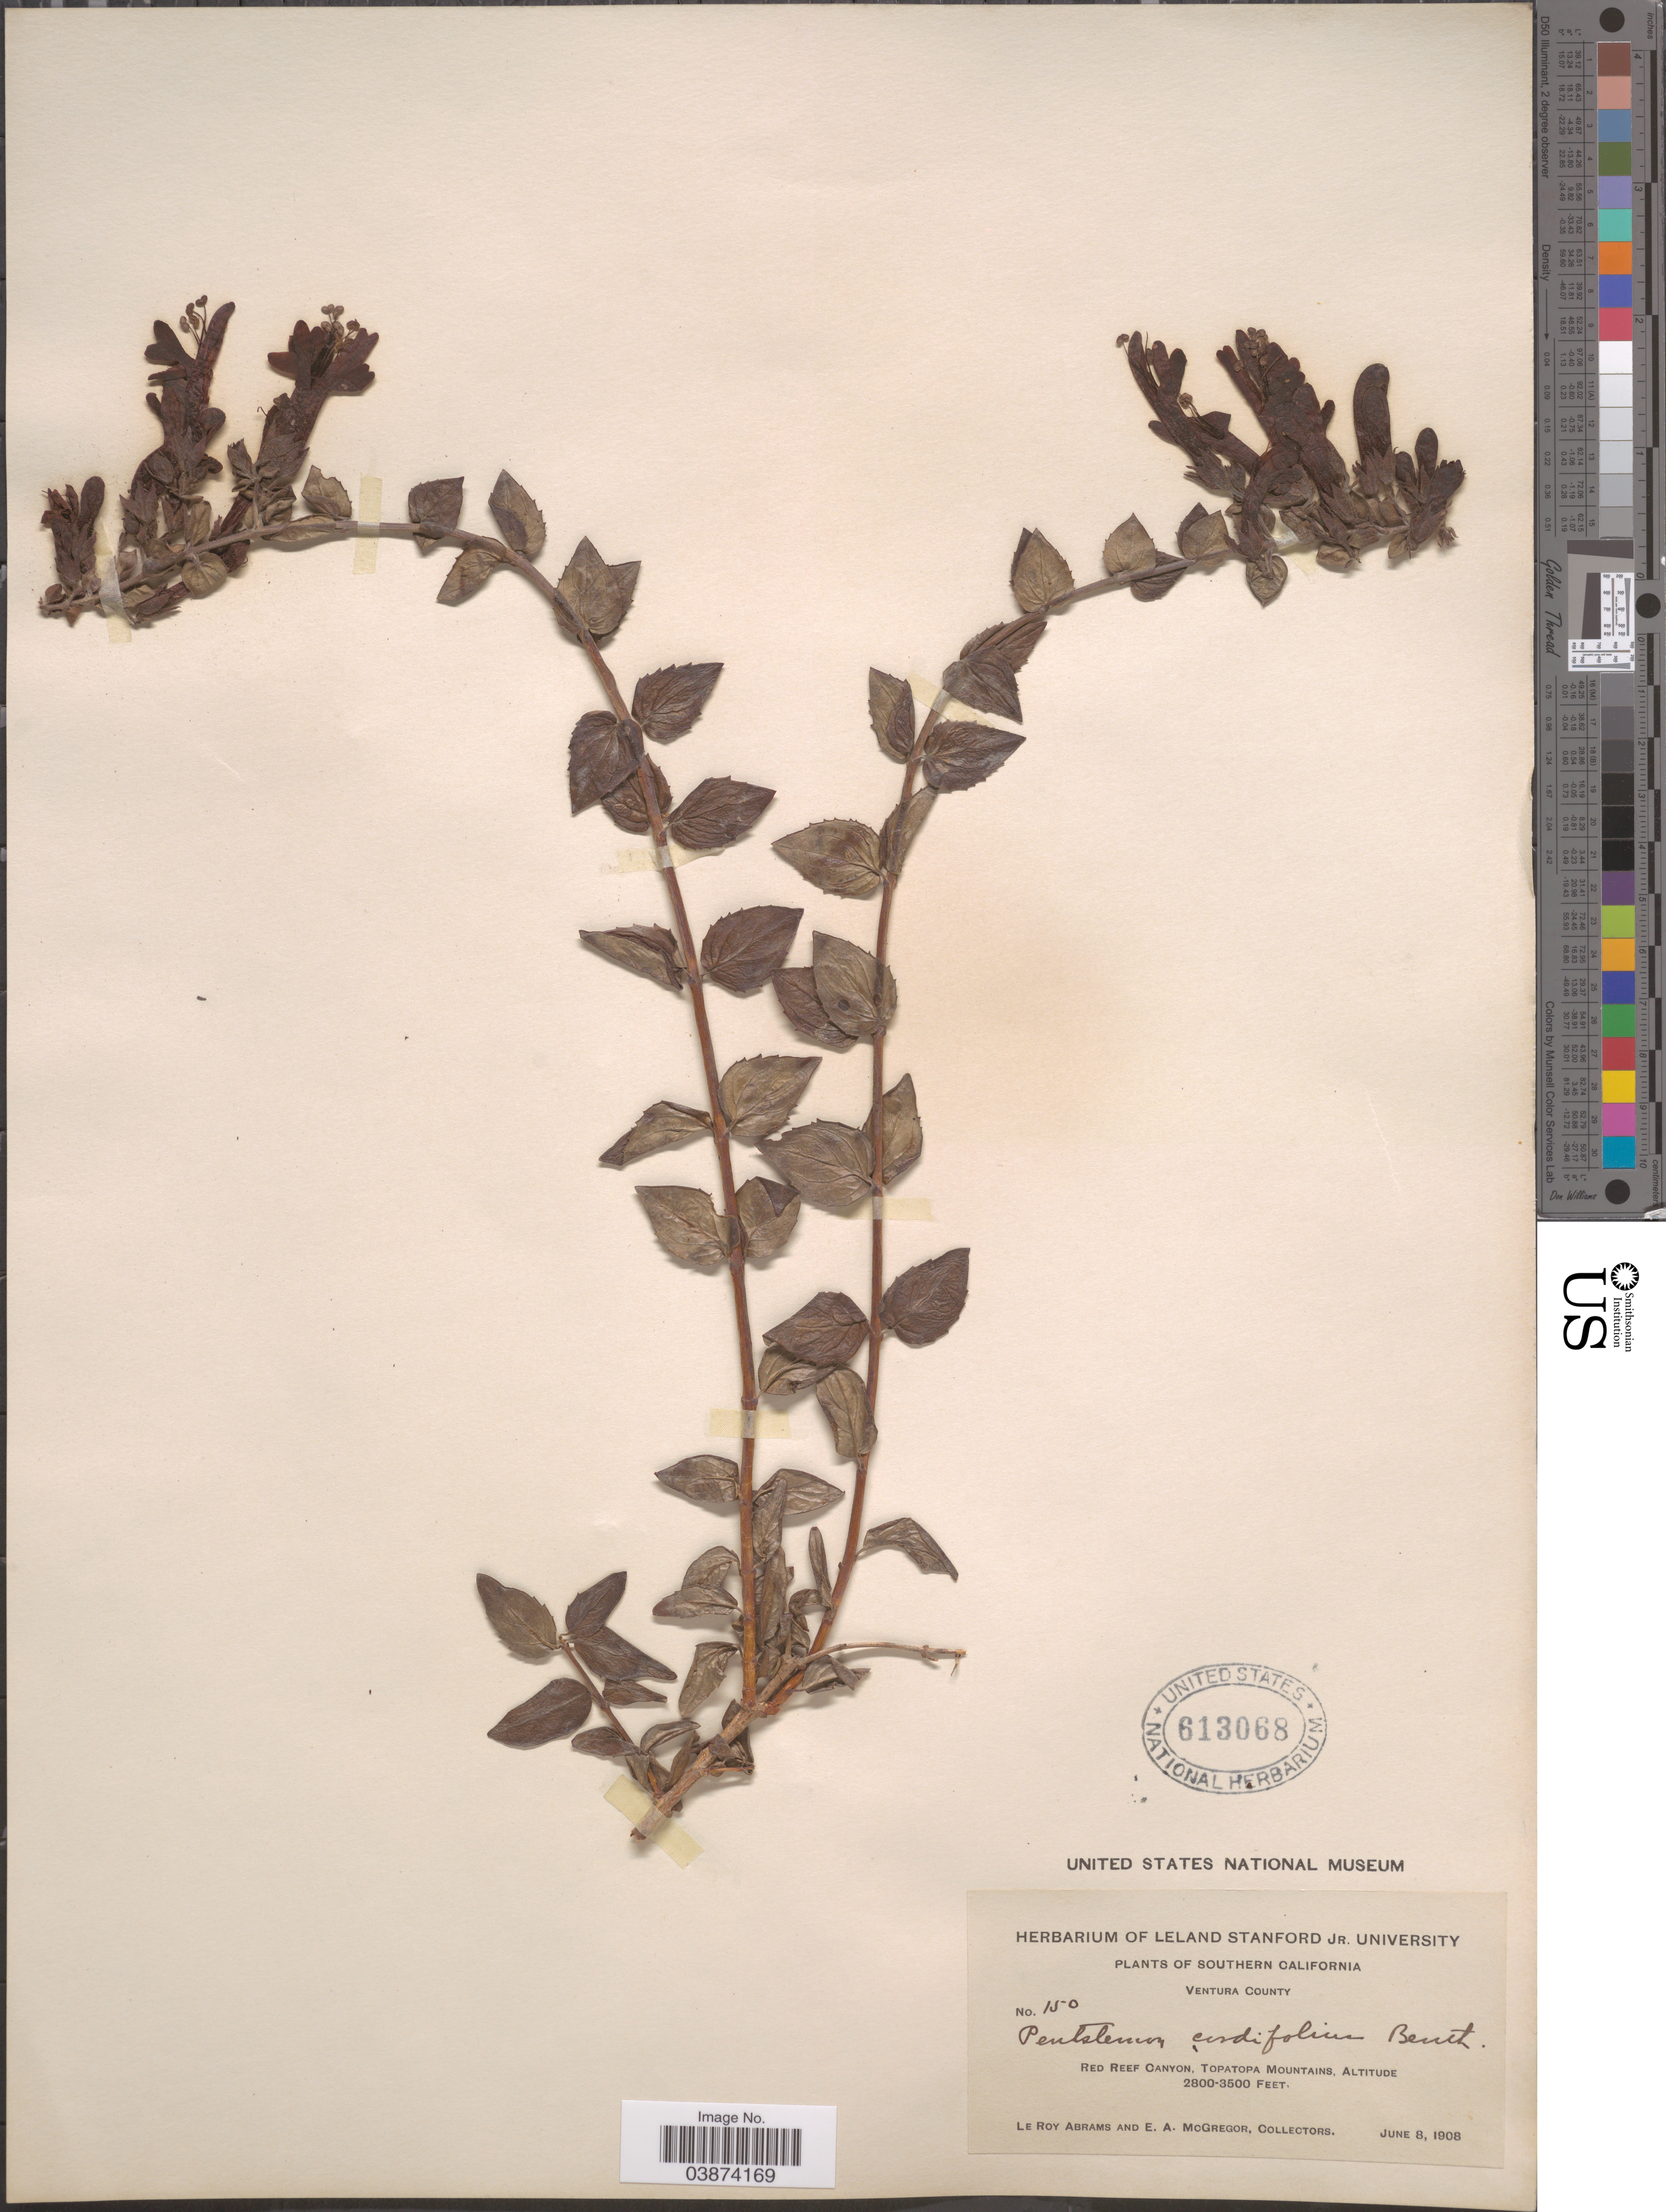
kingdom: Plantae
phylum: Tracheophyta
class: Magnoliopsida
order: Lamiales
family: Plantaginaceae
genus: Penstemon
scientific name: Penstemon cordifolius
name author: Benth.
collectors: L. Abrams & E. A. McGregor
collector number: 150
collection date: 1908-06-08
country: United States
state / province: California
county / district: Ventura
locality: Southern California. Ventura County. Red Reef Canyon, Topatopa Mountains.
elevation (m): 853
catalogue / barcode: US 613068